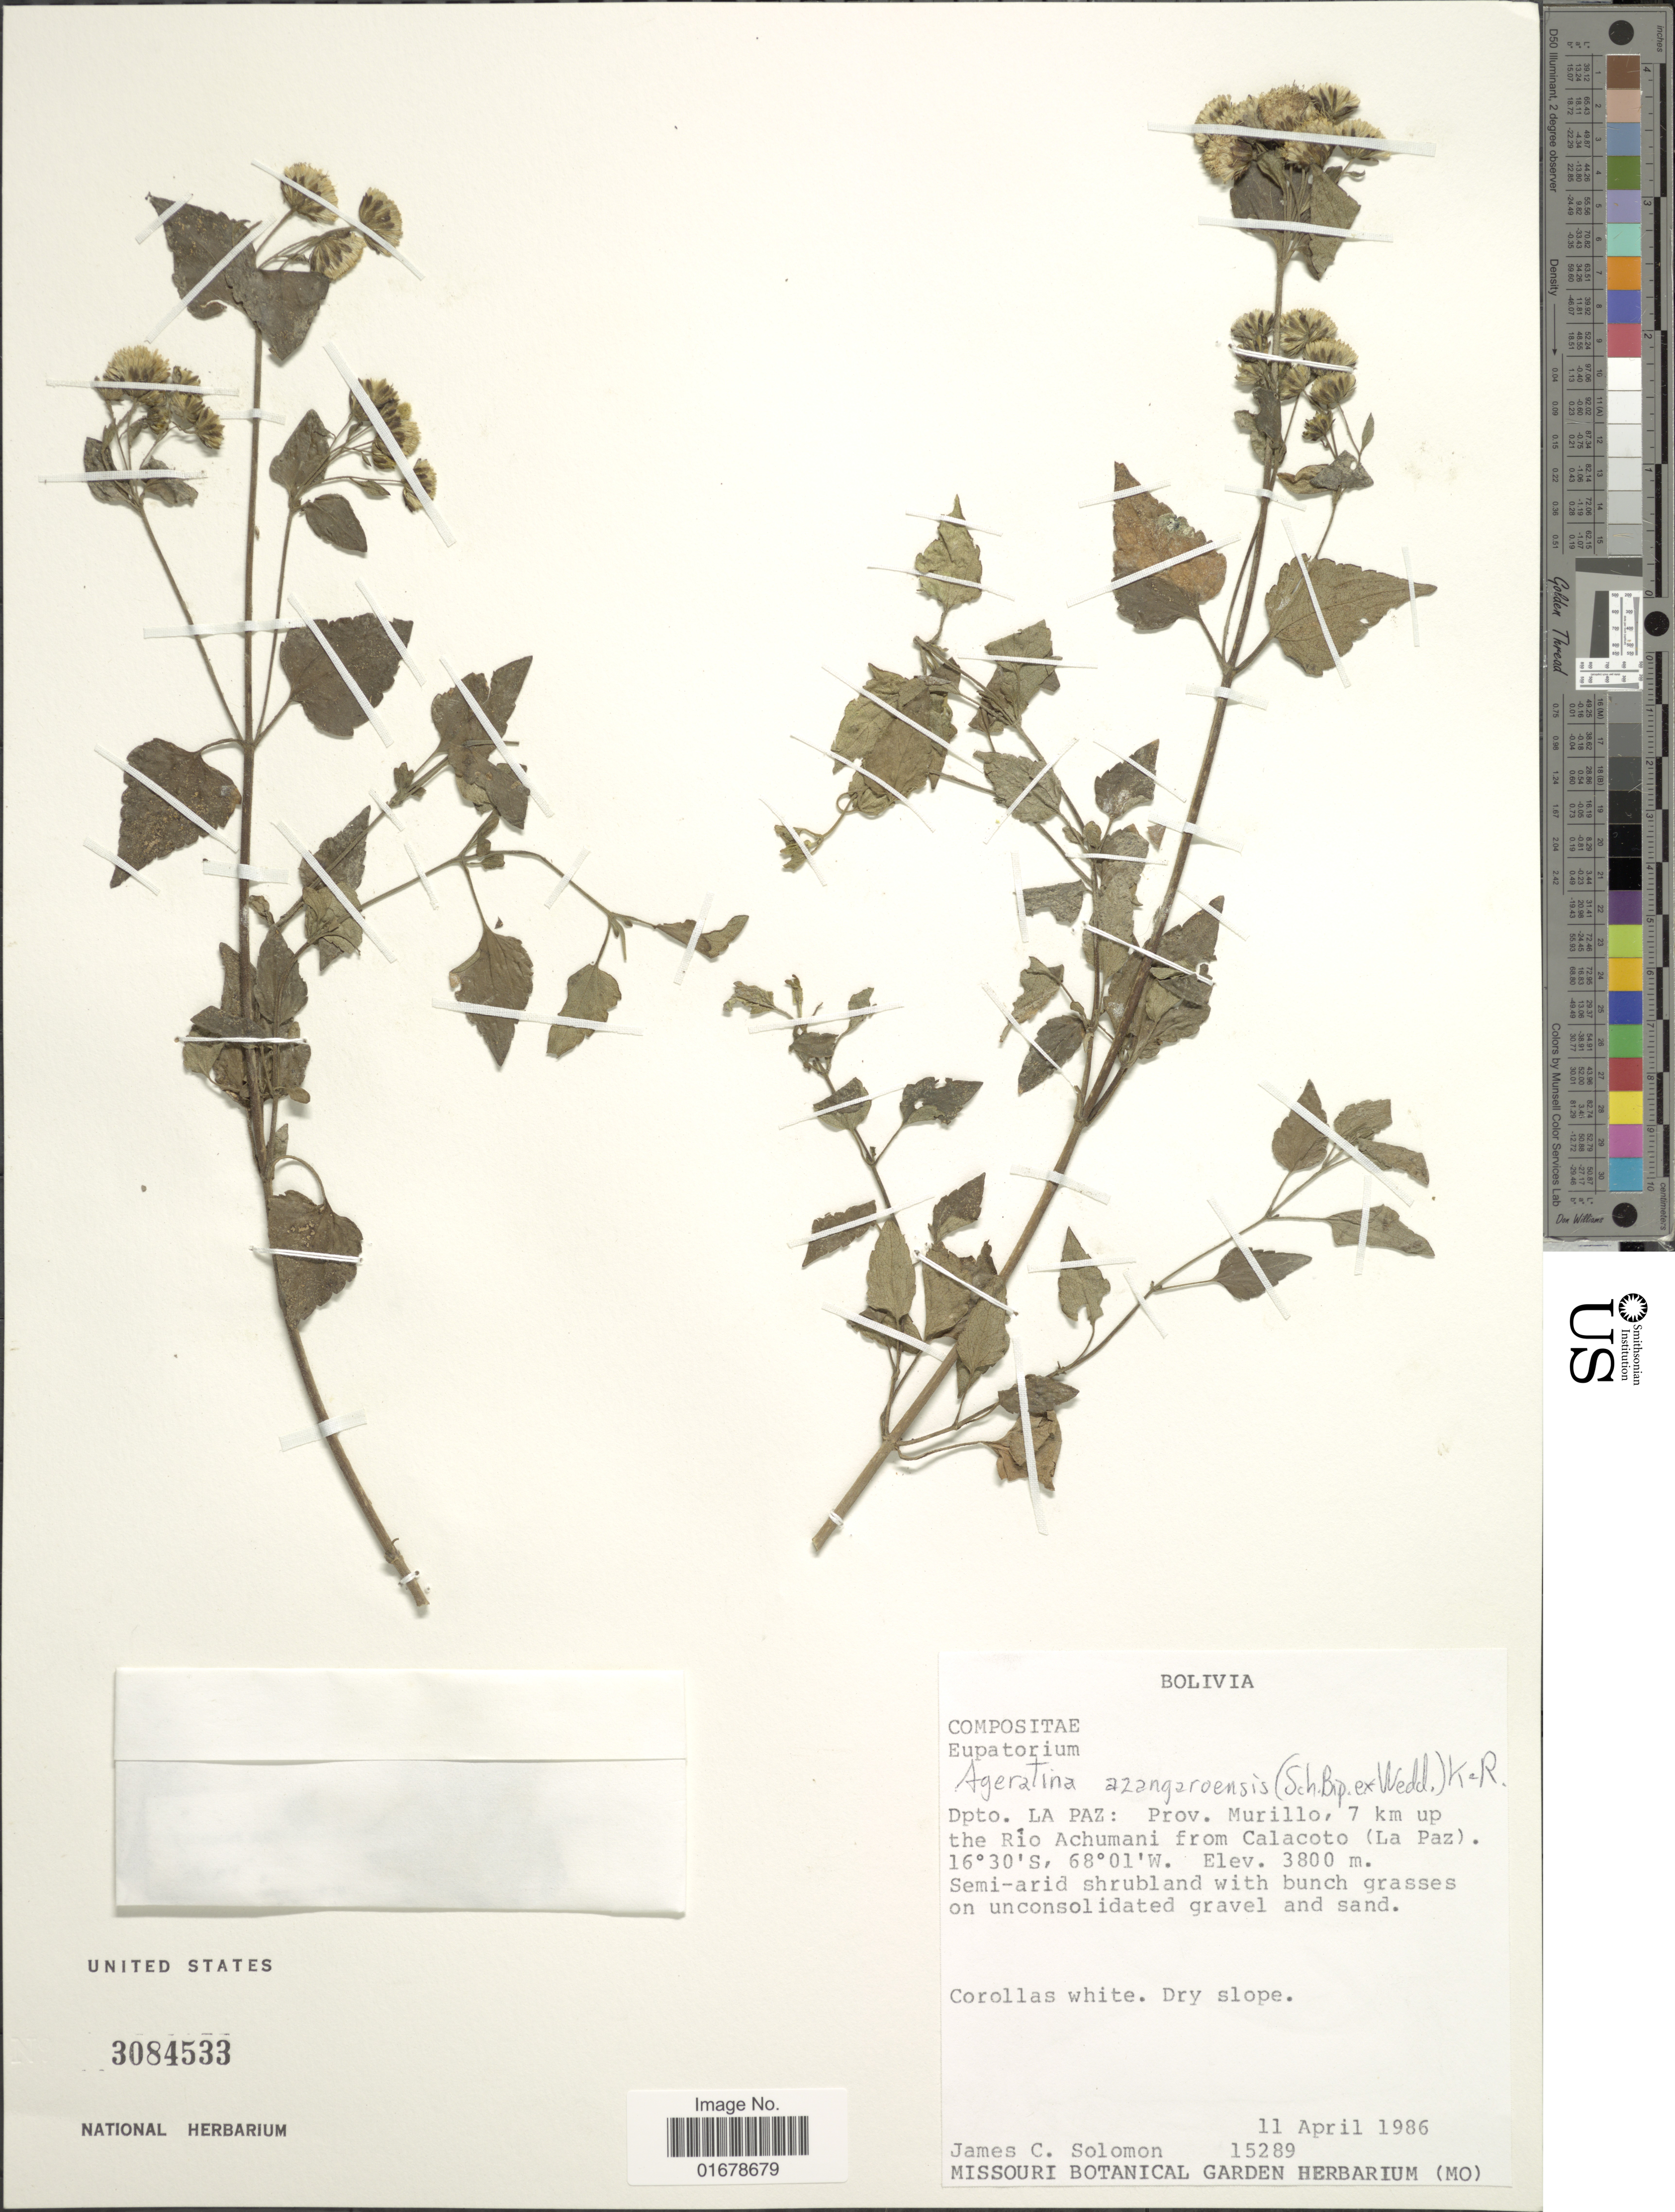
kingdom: Plantae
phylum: Tracheophyta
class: Magnoliopsida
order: Asterales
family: Asteraceae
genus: Ageratina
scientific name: Ageratina azangaroensis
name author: (Sch. Bip. ex Wedd.) R.M. King & H. Rob.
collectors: J. C. Solomon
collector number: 15289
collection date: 1986-04-11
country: Bolivia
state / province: La Paz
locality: Dpto. La Paz: Prov. Murillo, 7 km up the Rio Achumani from Calacoto (La Paz)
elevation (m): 3800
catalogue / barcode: US 3084533